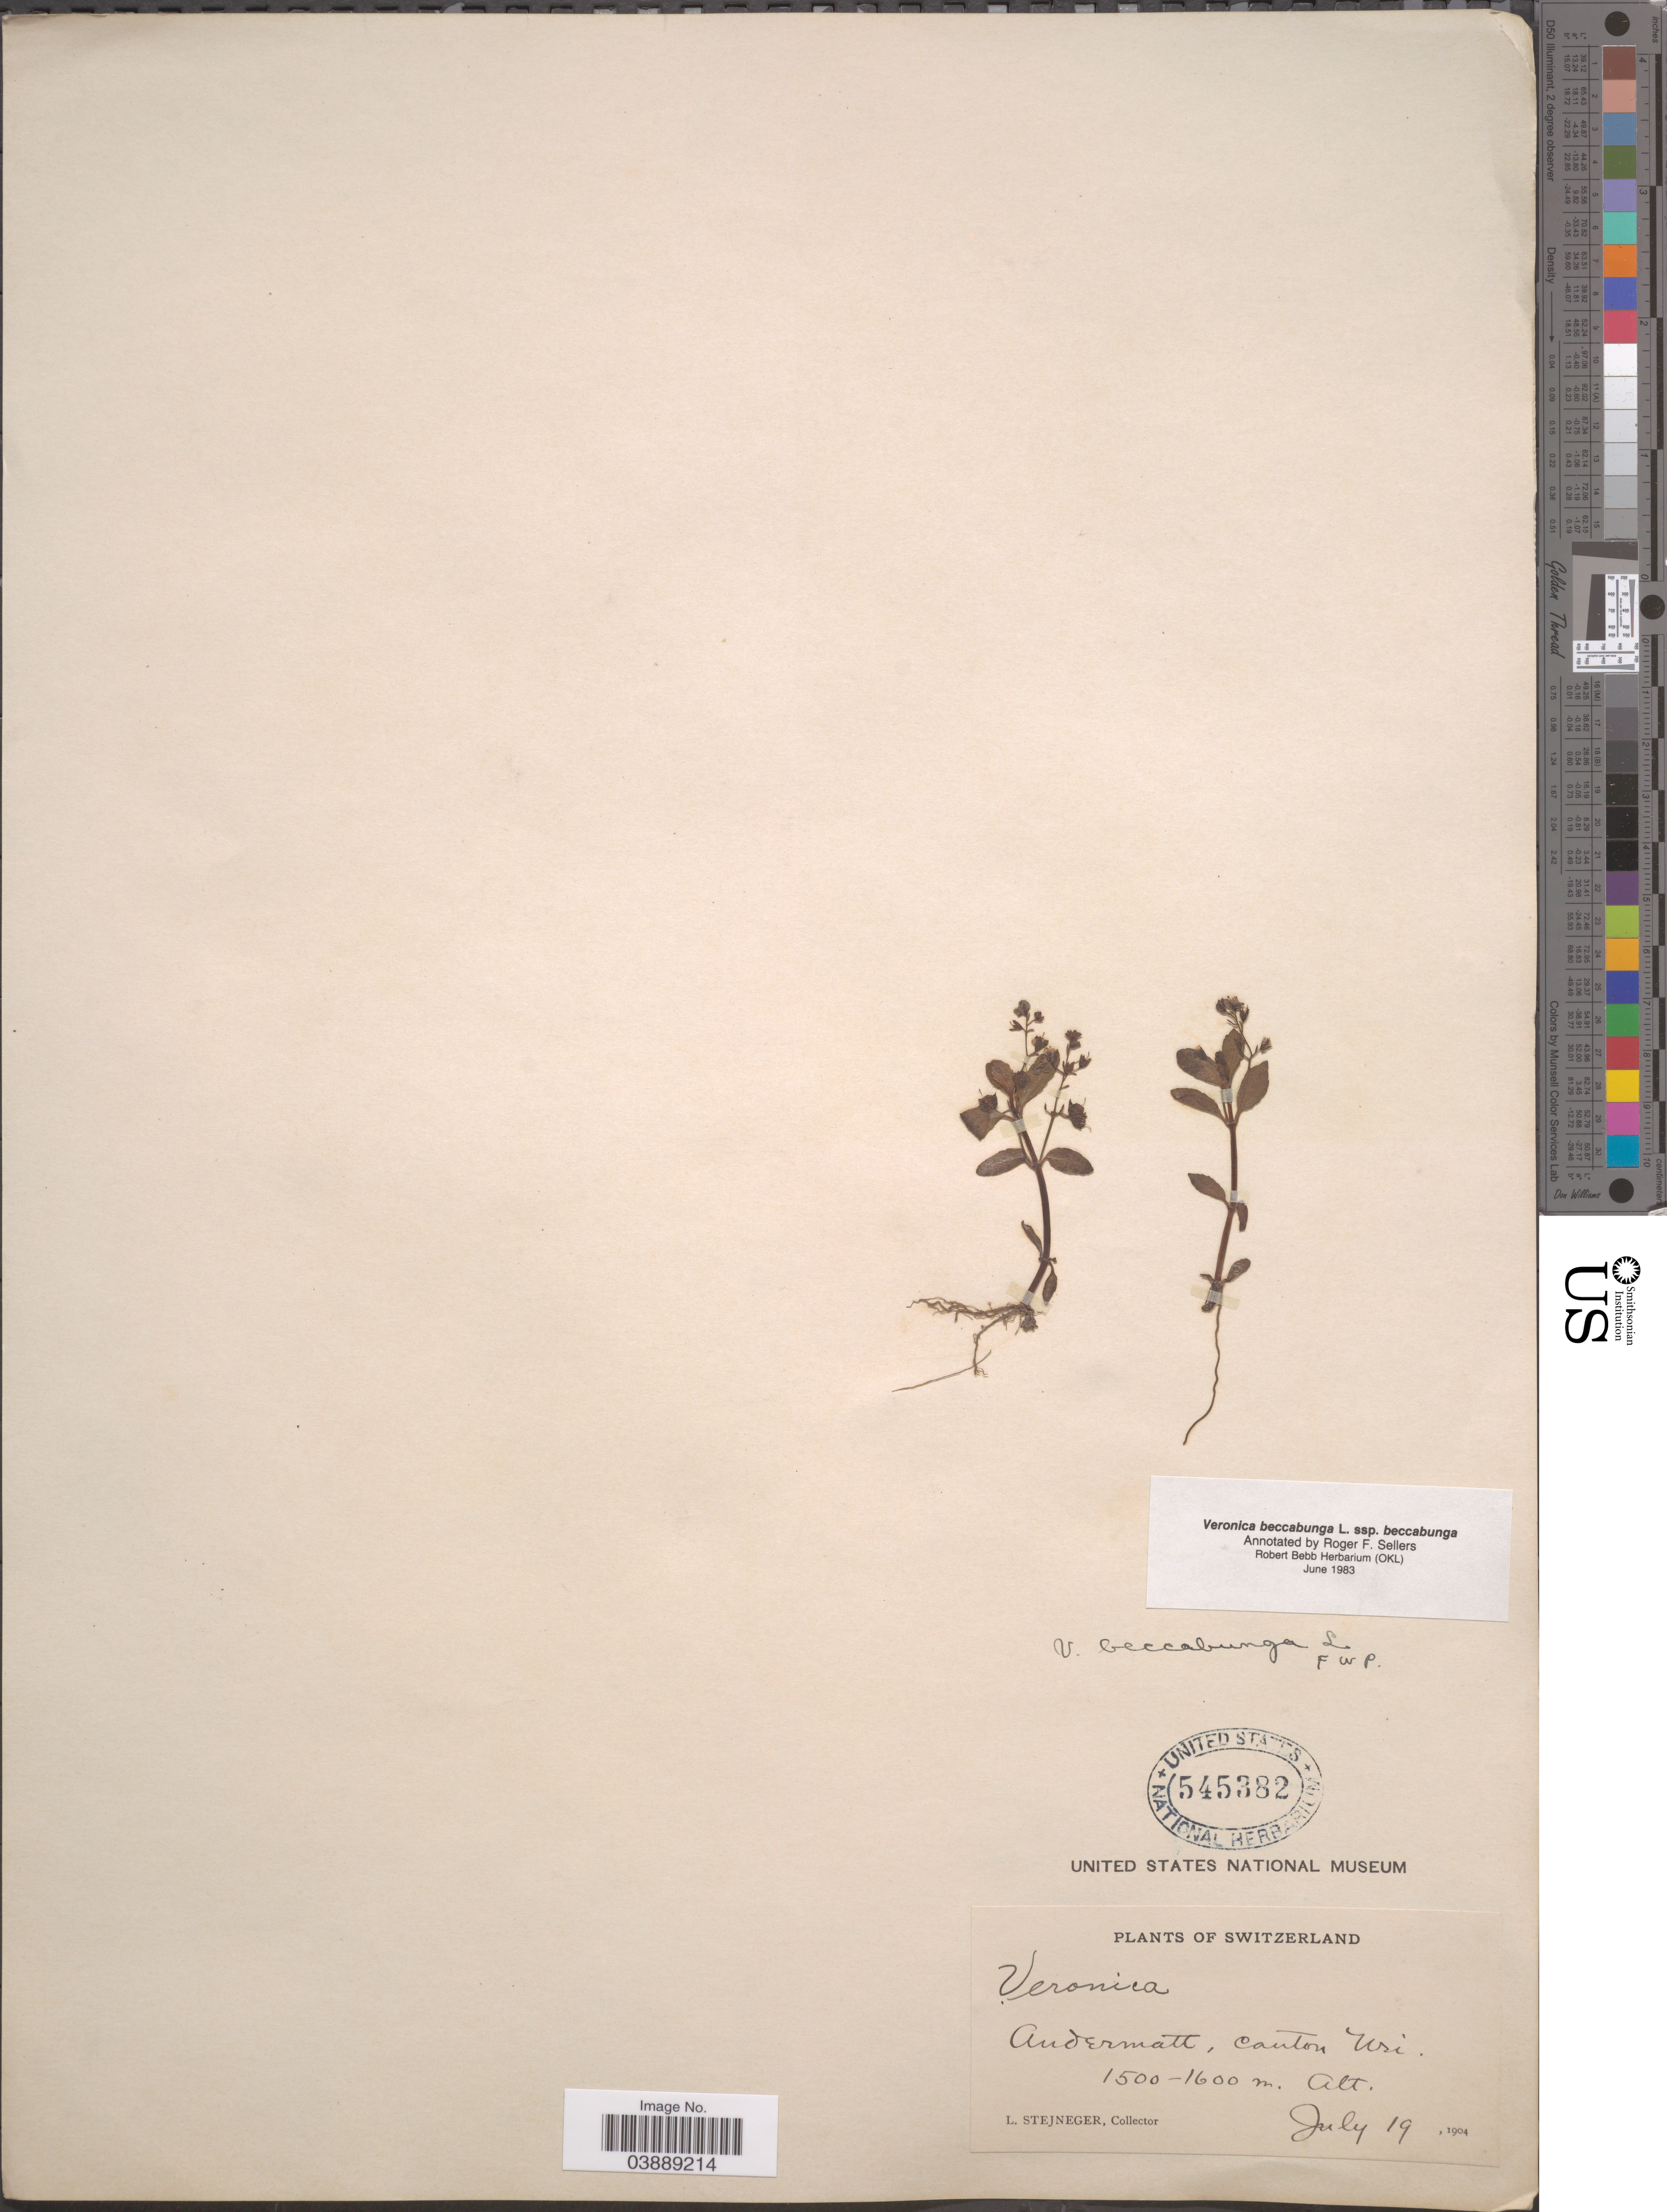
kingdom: Plantae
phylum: Tracheophyta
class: Magnoliopsida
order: Lamiales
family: Plantaginaceae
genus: Veronica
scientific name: Veronica beccabunga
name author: L.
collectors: L. Stejneger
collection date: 1904-07-19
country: Switzerland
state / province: Uri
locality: Andermatt, canton Uri.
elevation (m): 1500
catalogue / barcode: US 545382